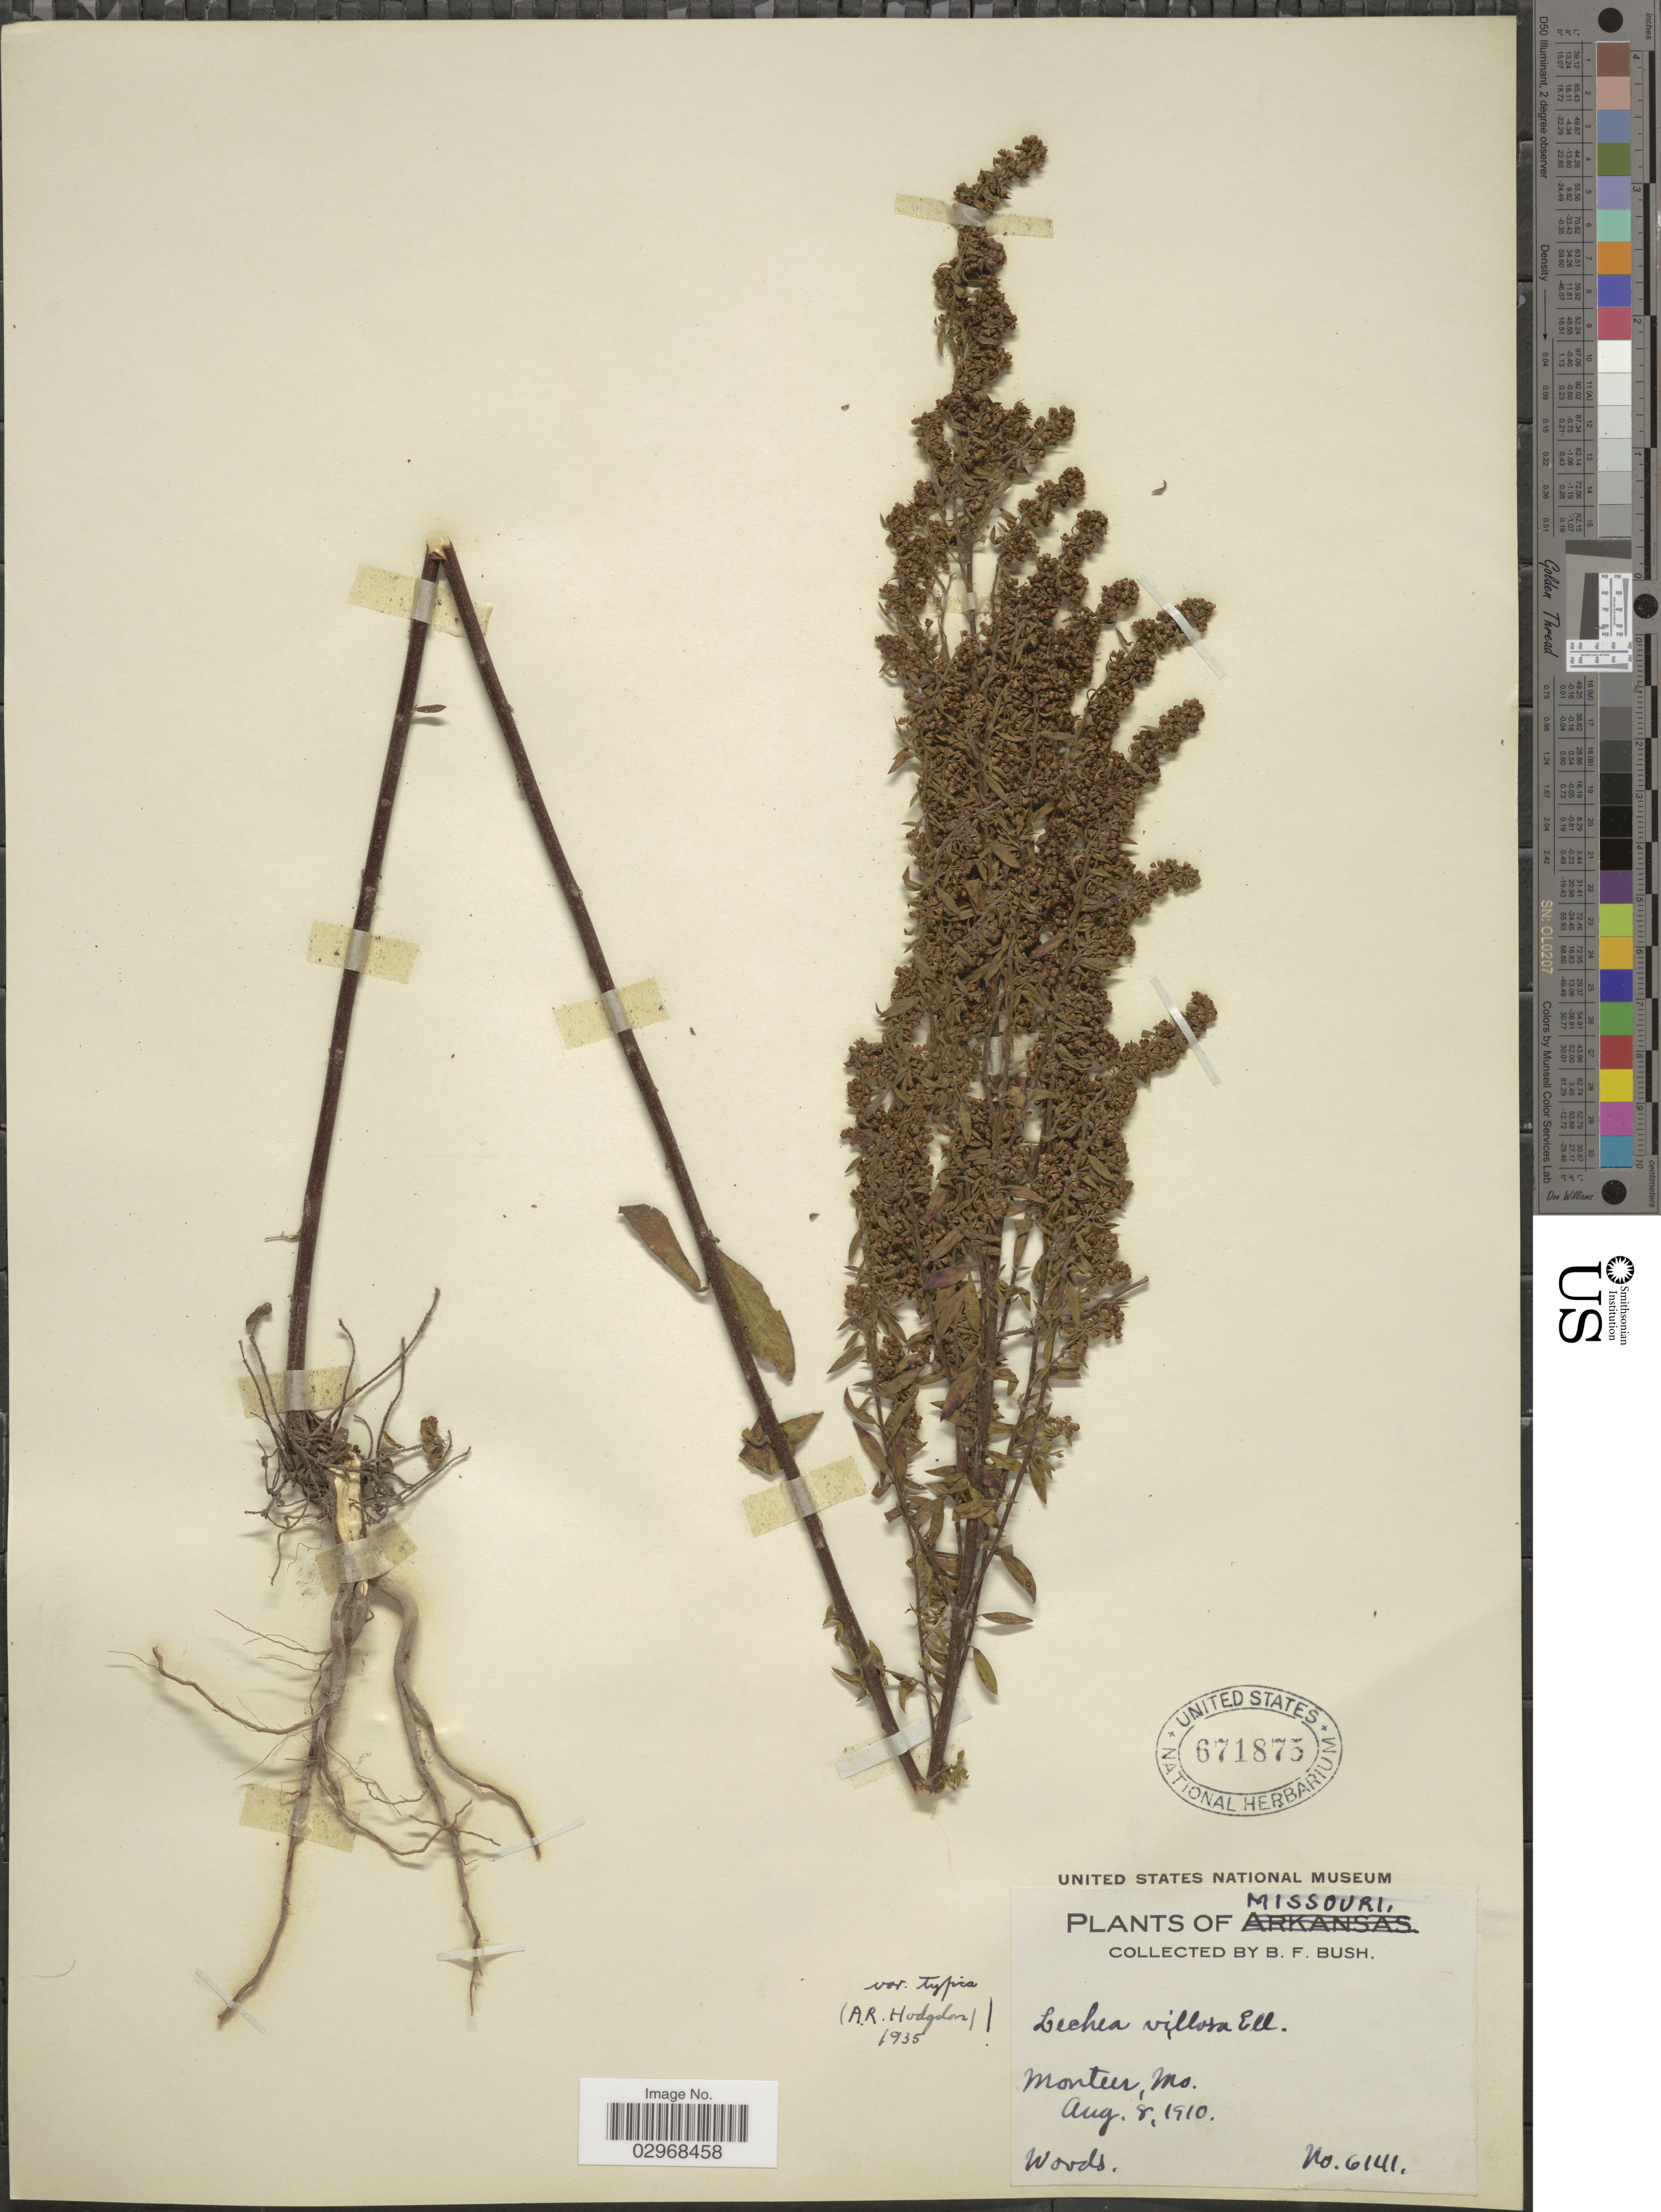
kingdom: Plantae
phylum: Tracheophyta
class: Magnoliopsida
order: Malvales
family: Cistaceae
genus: Lechea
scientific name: Lechea villosa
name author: Elliott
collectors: B. F. Bush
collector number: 6141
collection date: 1910-08-08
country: United States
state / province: Missouri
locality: Monteer.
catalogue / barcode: US 671875